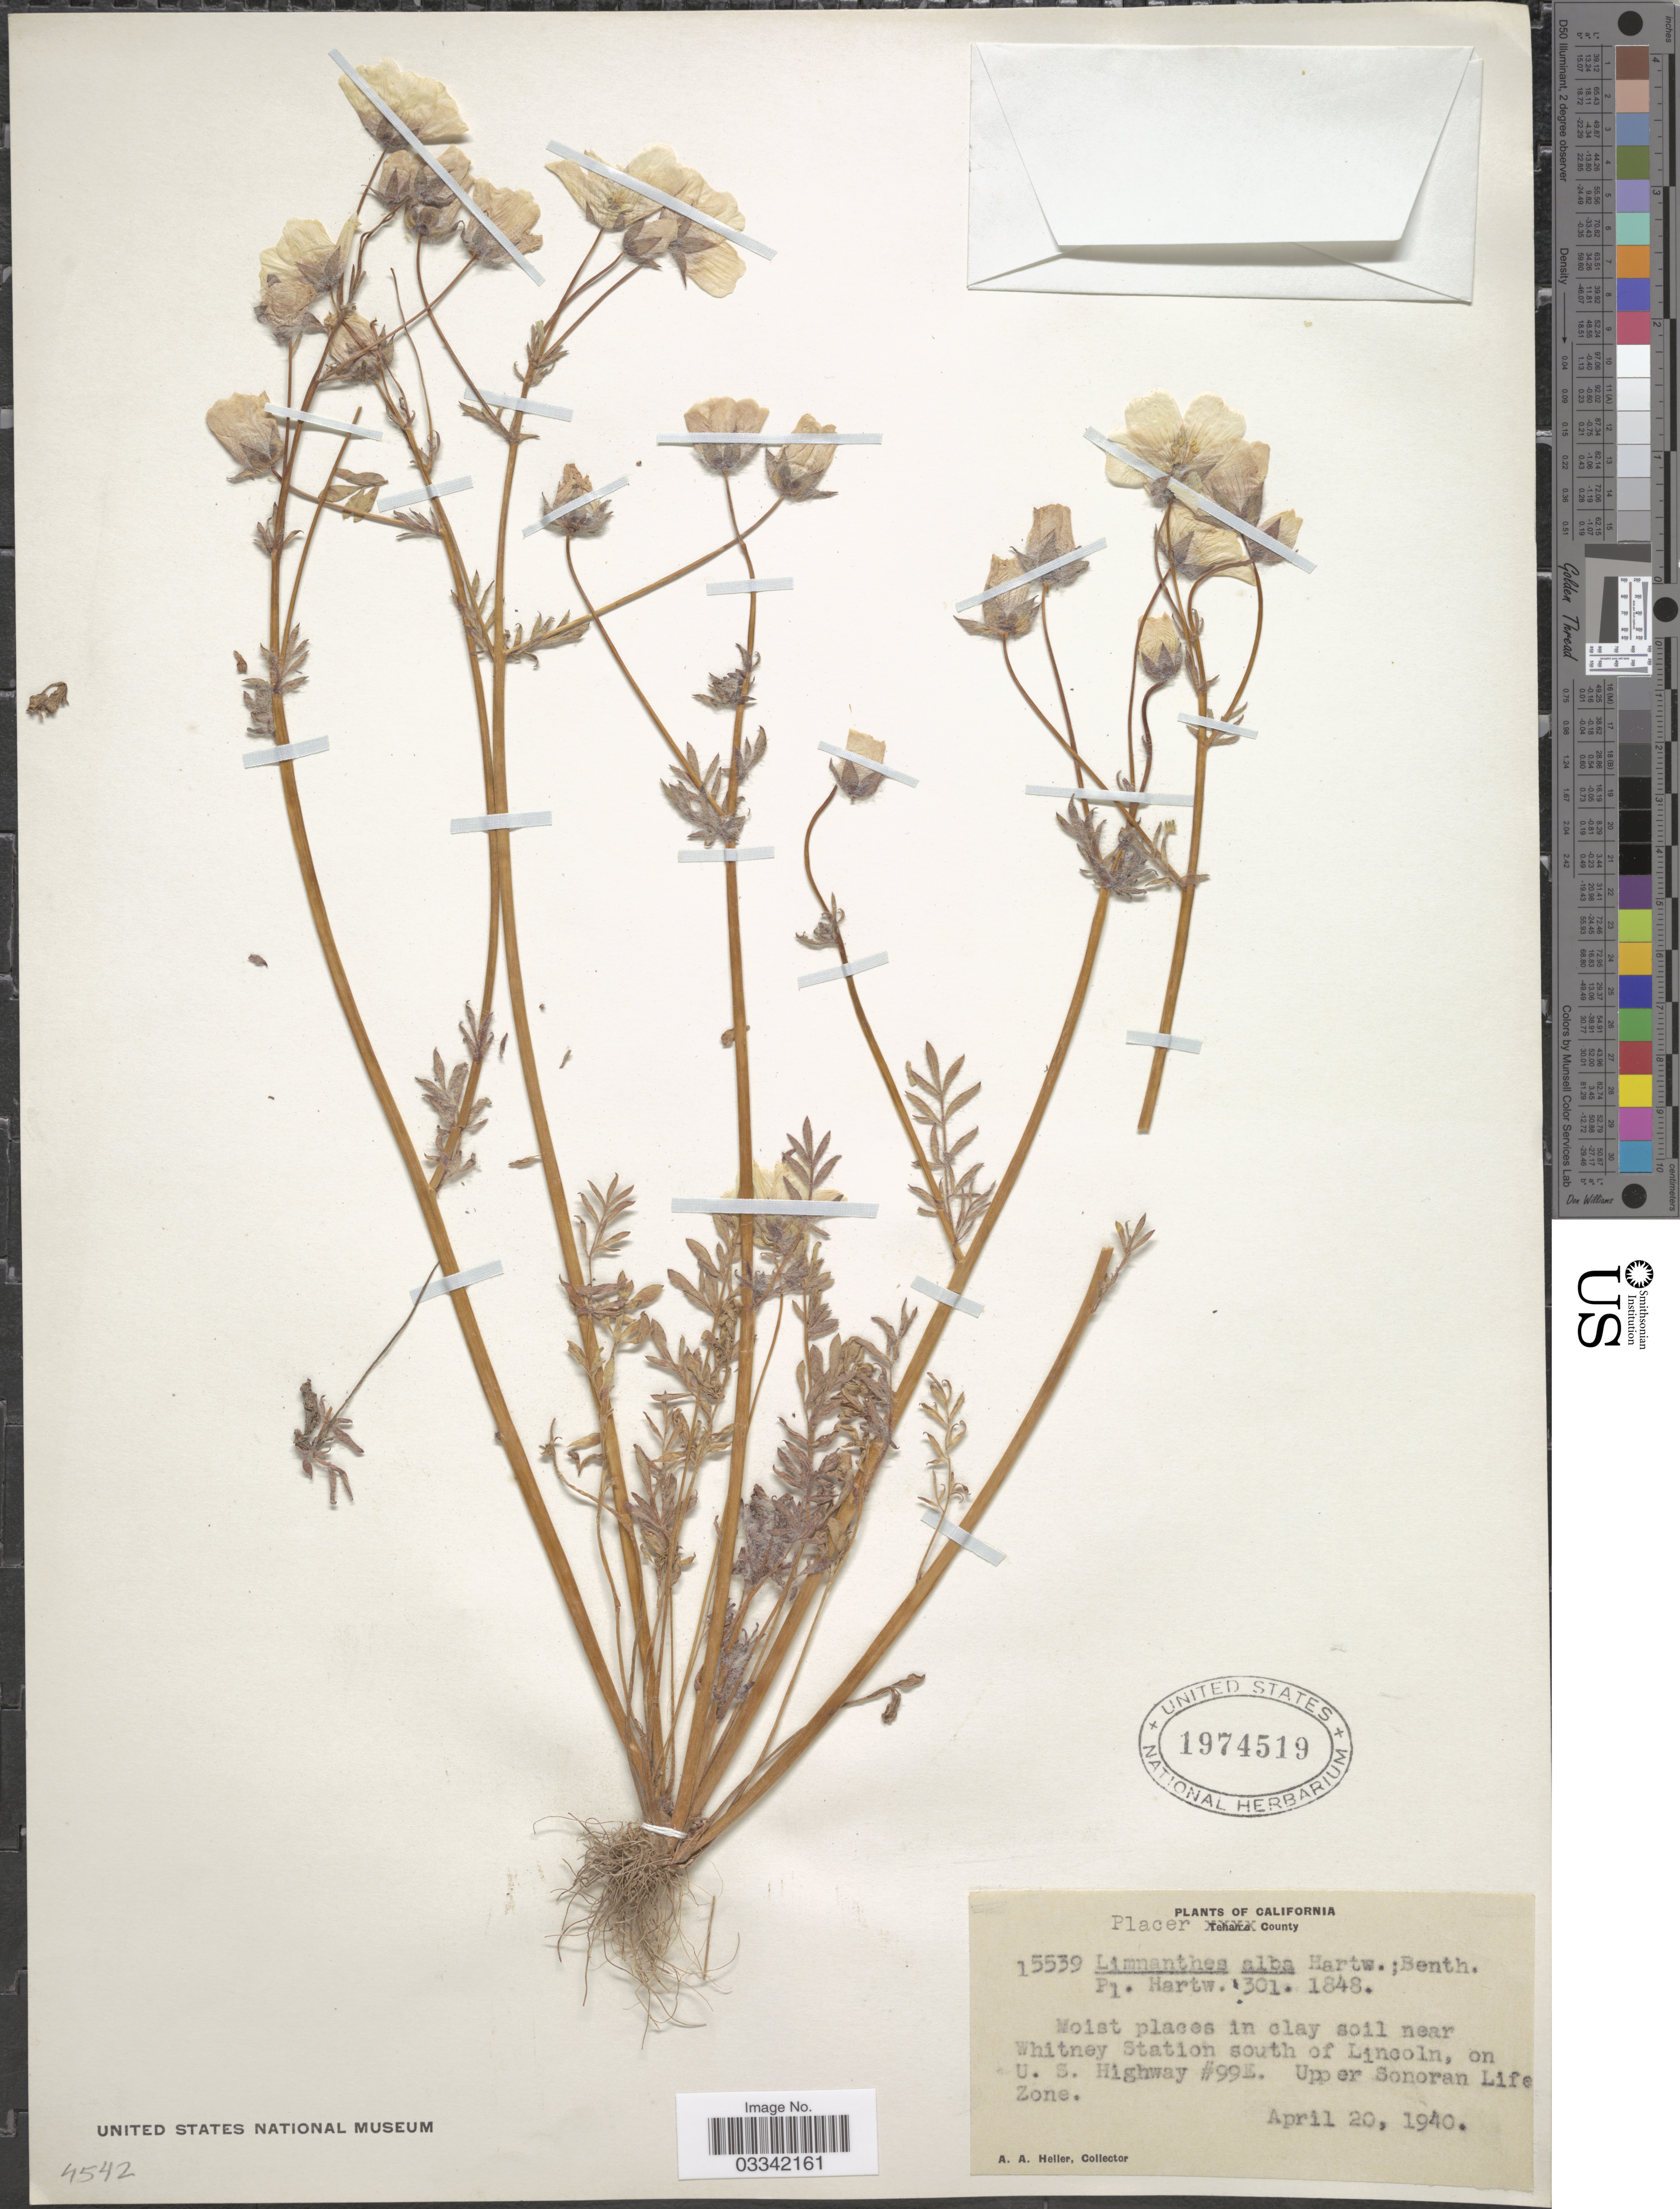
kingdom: Plantae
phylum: Tracheophyta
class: Magnoliopsida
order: Brassicales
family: Limnanthaceae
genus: Limnanthes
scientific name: Limnanthes alba var. versicolor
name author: (Greene) C.T. Mason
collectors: A. A. Heller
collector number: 15539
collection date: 1940-04-20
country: United States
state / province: California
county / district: Placer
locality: Placer County, Moist places in clay soil near Whitney Station south of Lincoln, on U.S. Highway #99E. Upper Sonoran Life Zone.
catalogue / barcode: US 1974519